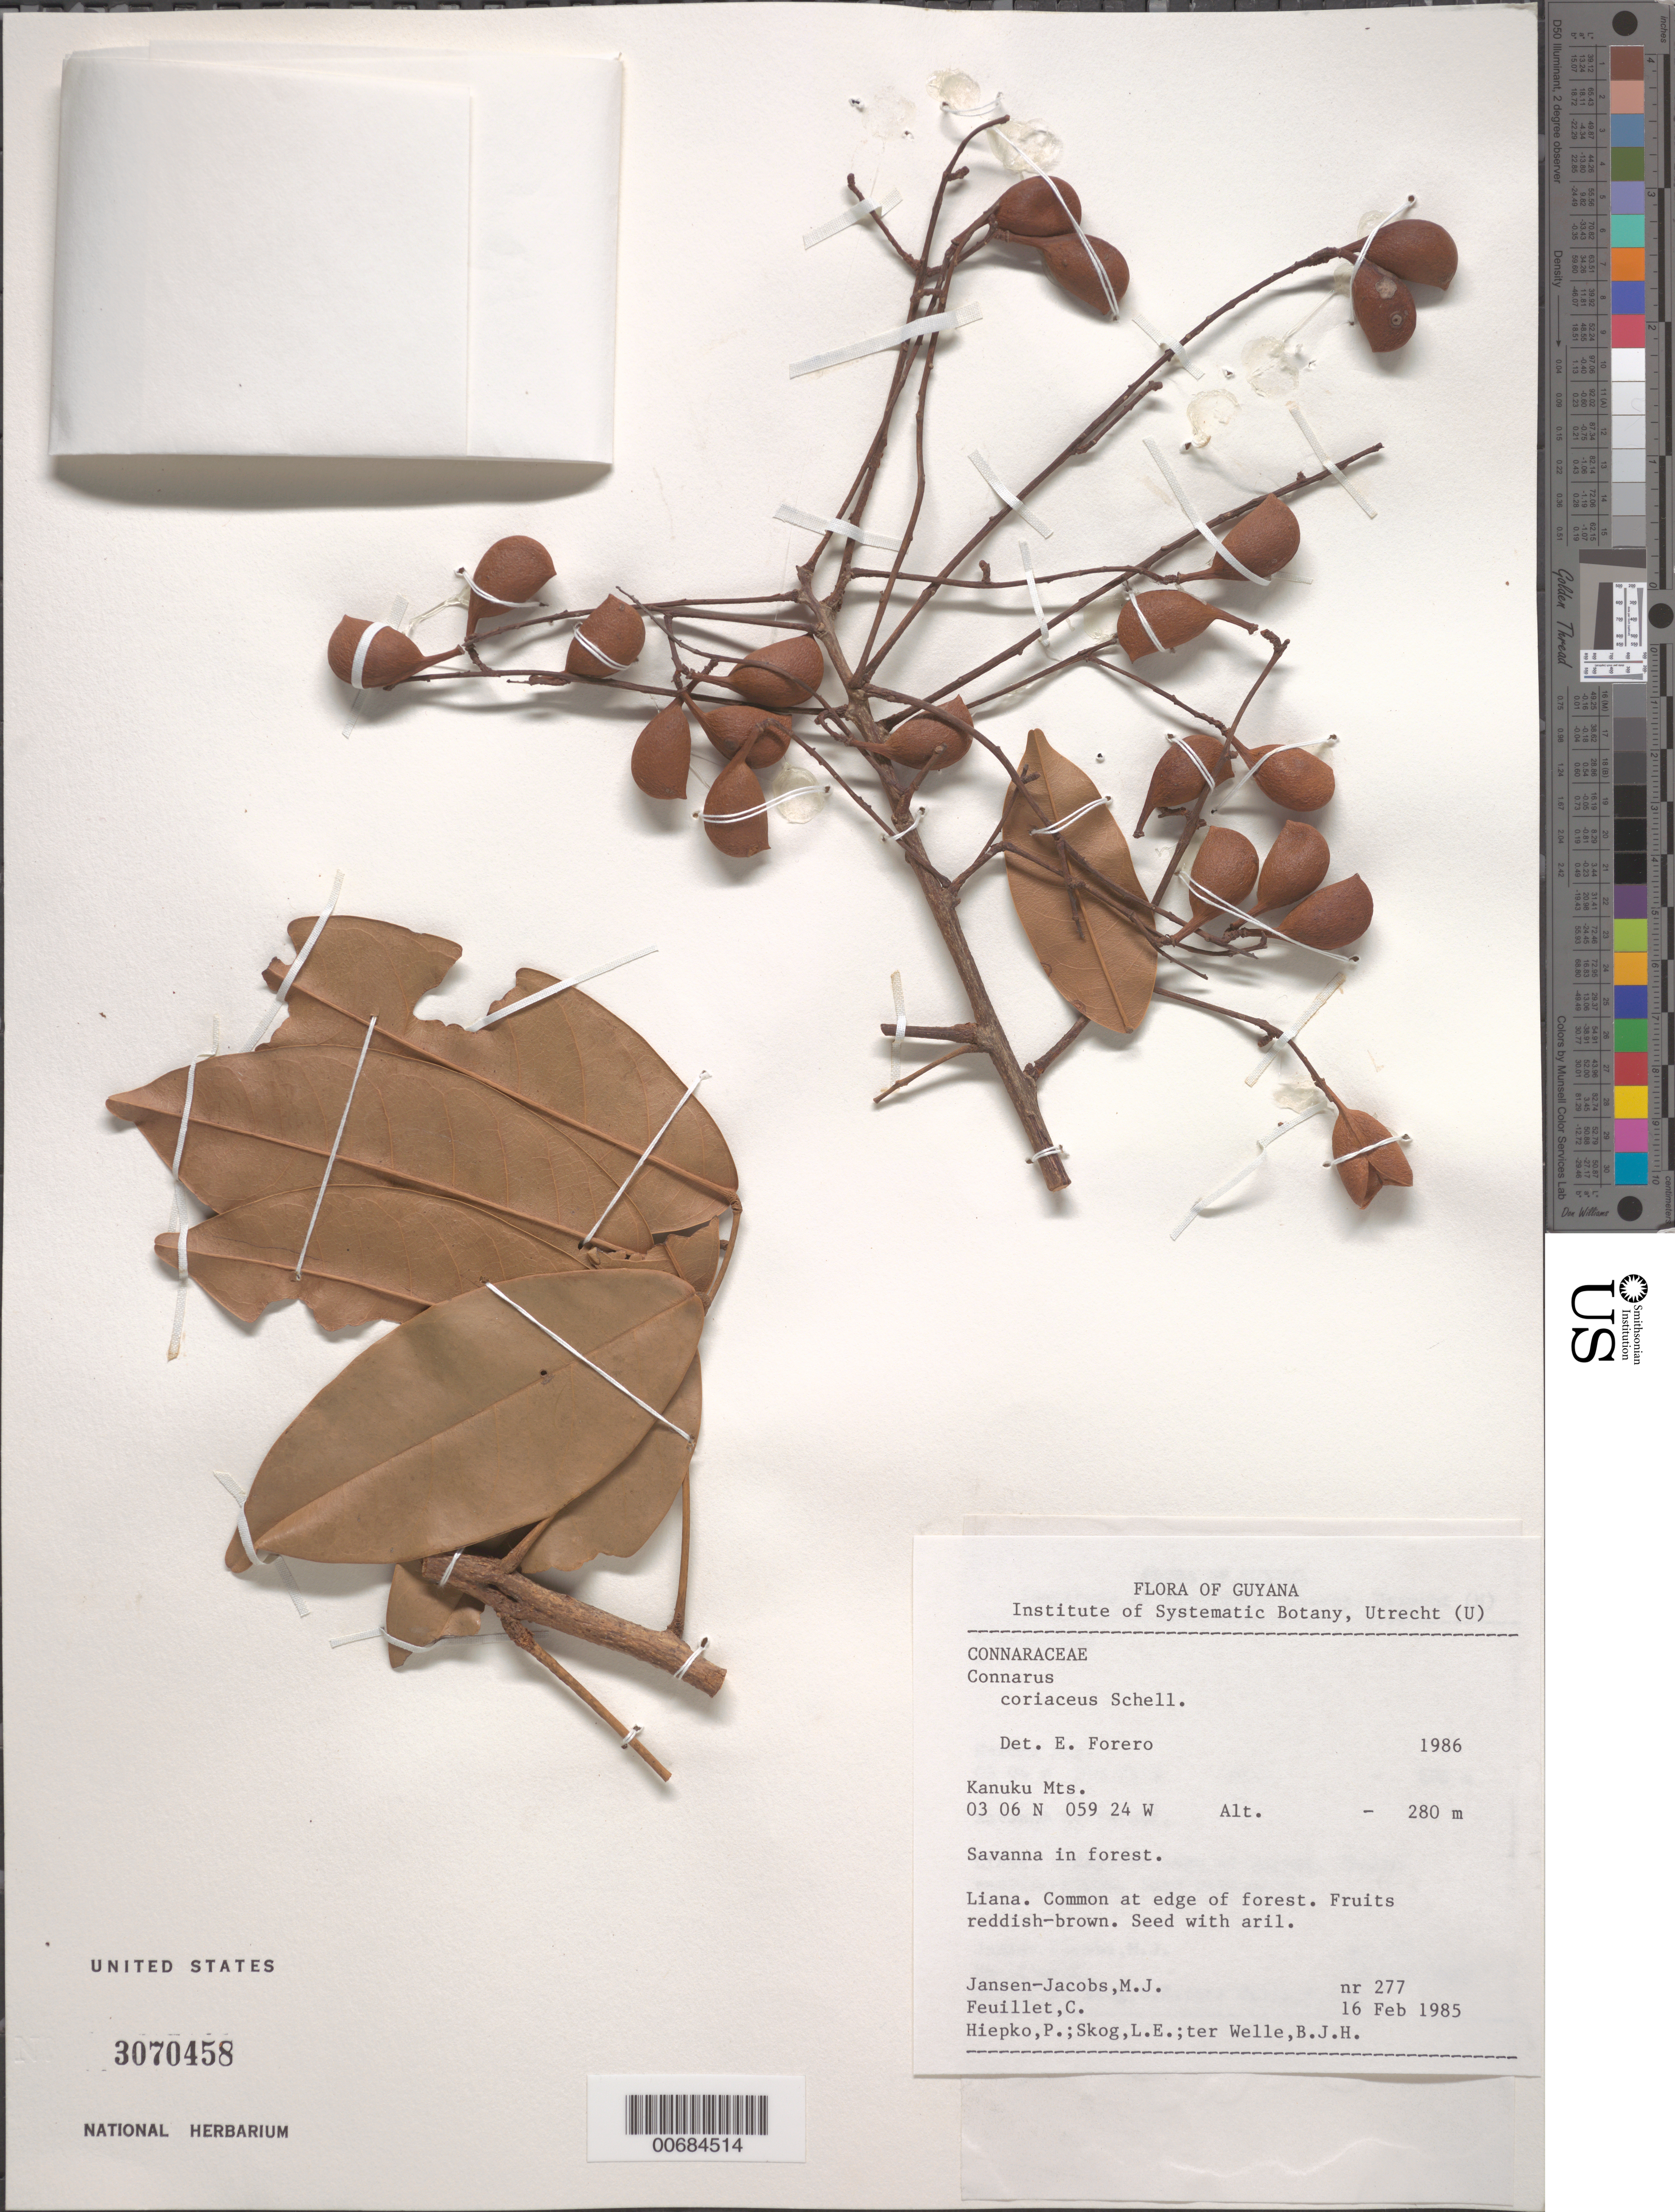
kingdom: Plantae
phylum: Tracheophyta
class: Magnoliopsida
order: Oxalidales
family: Connaraceae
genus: Connarus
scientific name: Connarus coriaceus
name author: G. Schellenb.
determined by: Forero, E.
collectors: M. J. Jansen-Jacobs, C. Feuillet, P. H. Hiepko, L. E. Skog & B. Welle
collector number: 277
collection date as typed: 16-Feb-85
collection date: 1985-02-16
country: Guyana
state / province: U. Takutu-U. Essequibo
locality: Kanuku Mts.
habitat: Savanna in forest; edge of forest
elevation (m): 280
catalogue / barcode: US 3070458